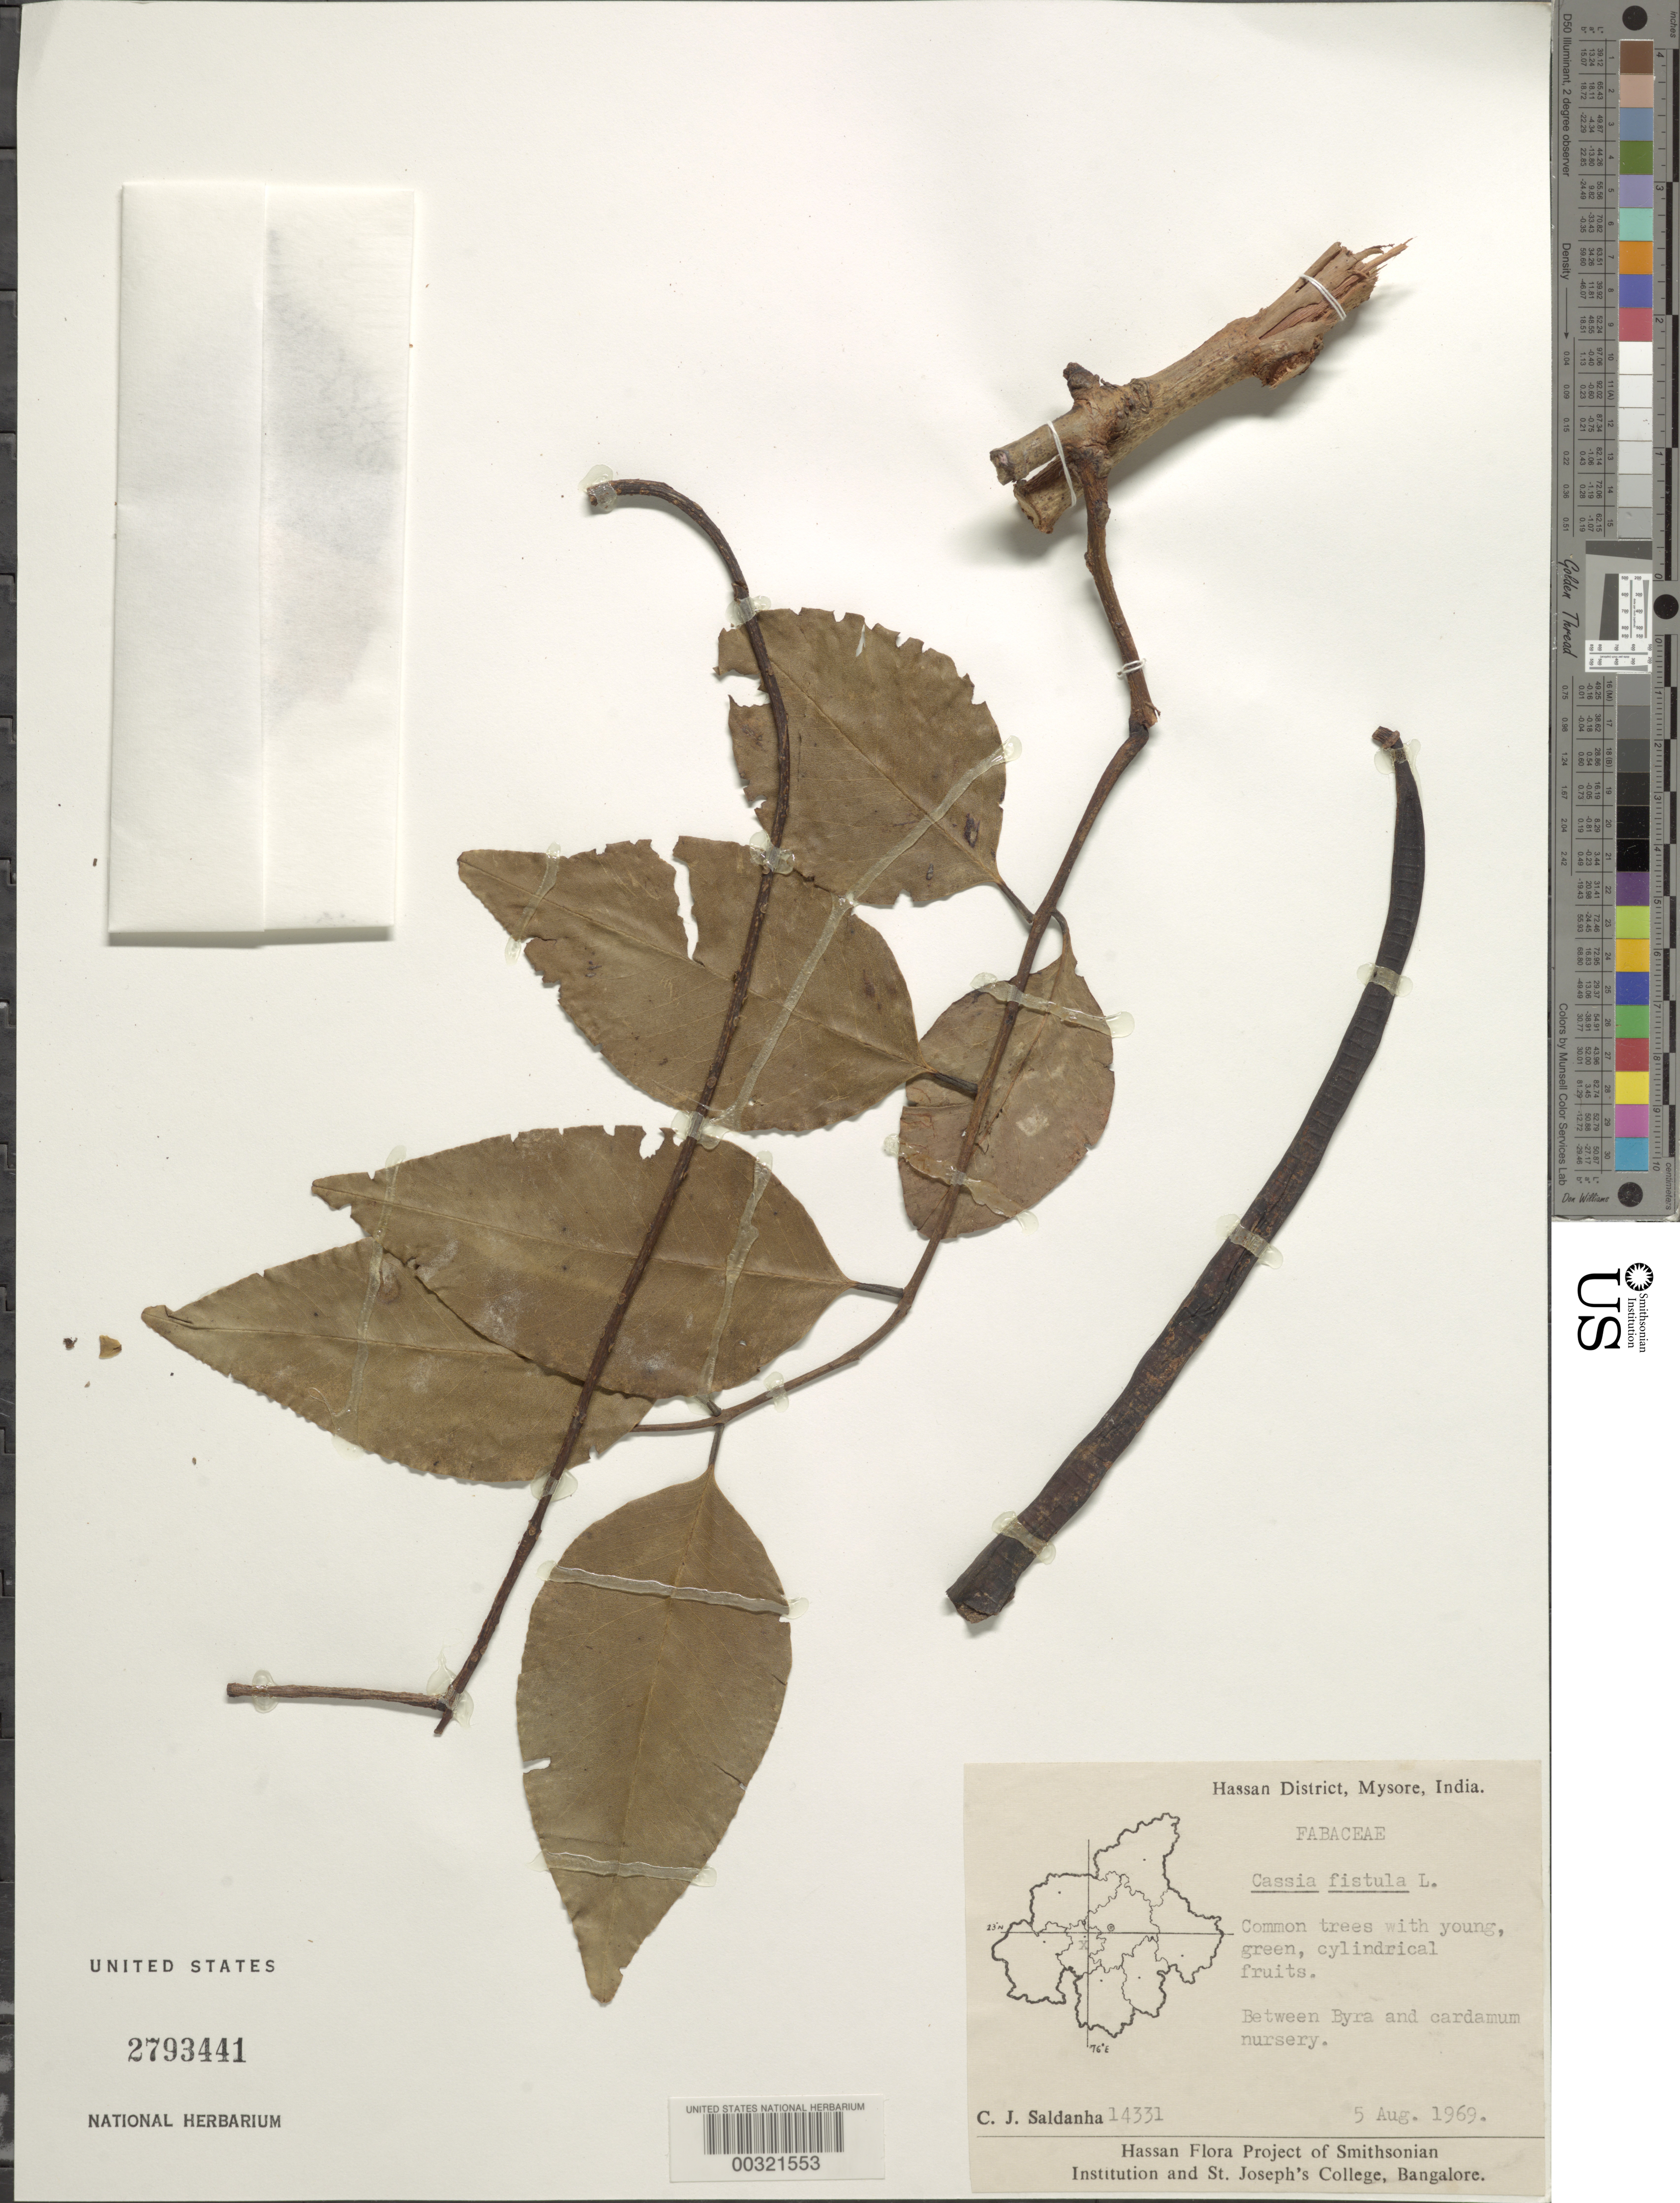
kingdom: Plantae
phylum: Tracheophyta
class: Magnoliopsida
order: Fabales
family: Fabaceae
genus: Cassia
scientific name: Cassia fistula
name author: L.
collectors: C. J. Saldanha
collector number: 14331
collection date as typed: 05 Aug 1969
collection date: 1969-08-05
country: India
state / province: Karnataka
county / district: Hassan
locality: Between byra and cardamum nursery, mysore state [mysore state = karnataka.]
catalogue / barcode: US 2793441